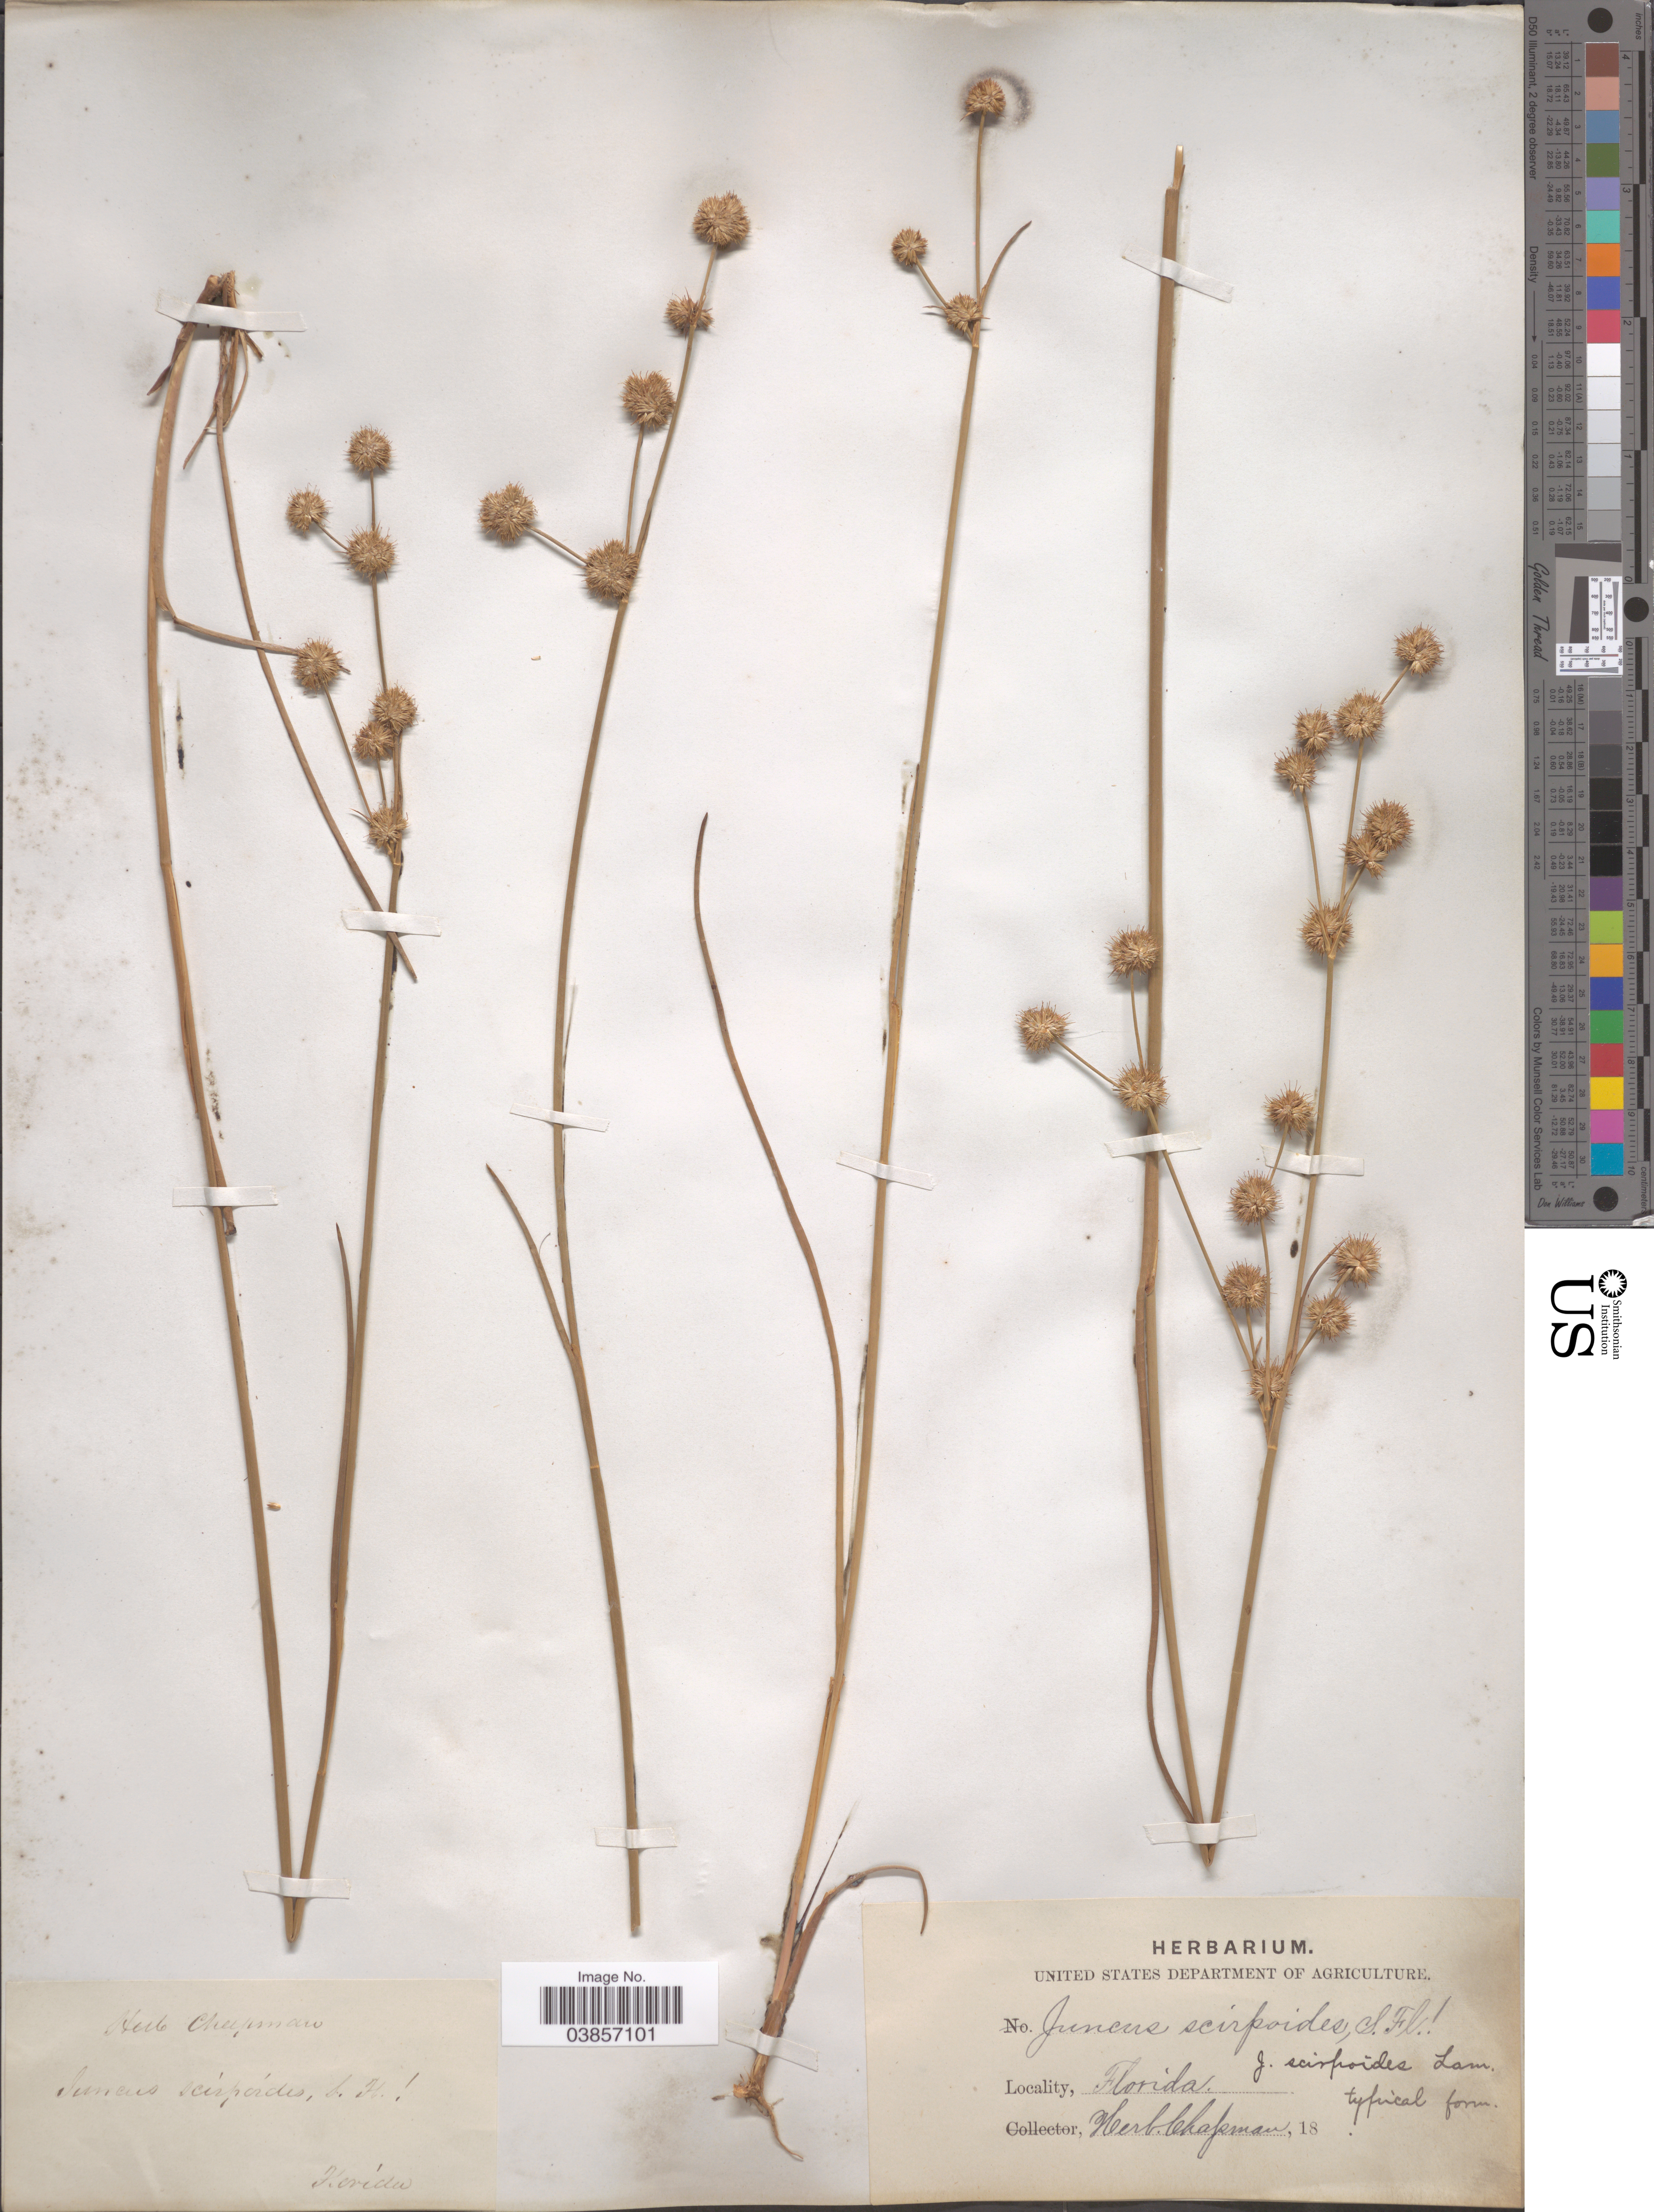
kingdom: Plantae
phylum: Tracheophyta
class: Liliopsida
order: Poales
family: Juncaceae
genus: Juncus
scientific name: Juncus scirpoides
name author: Lam.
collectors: ex herb. Chapman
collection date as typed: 18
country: United States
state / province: Florida